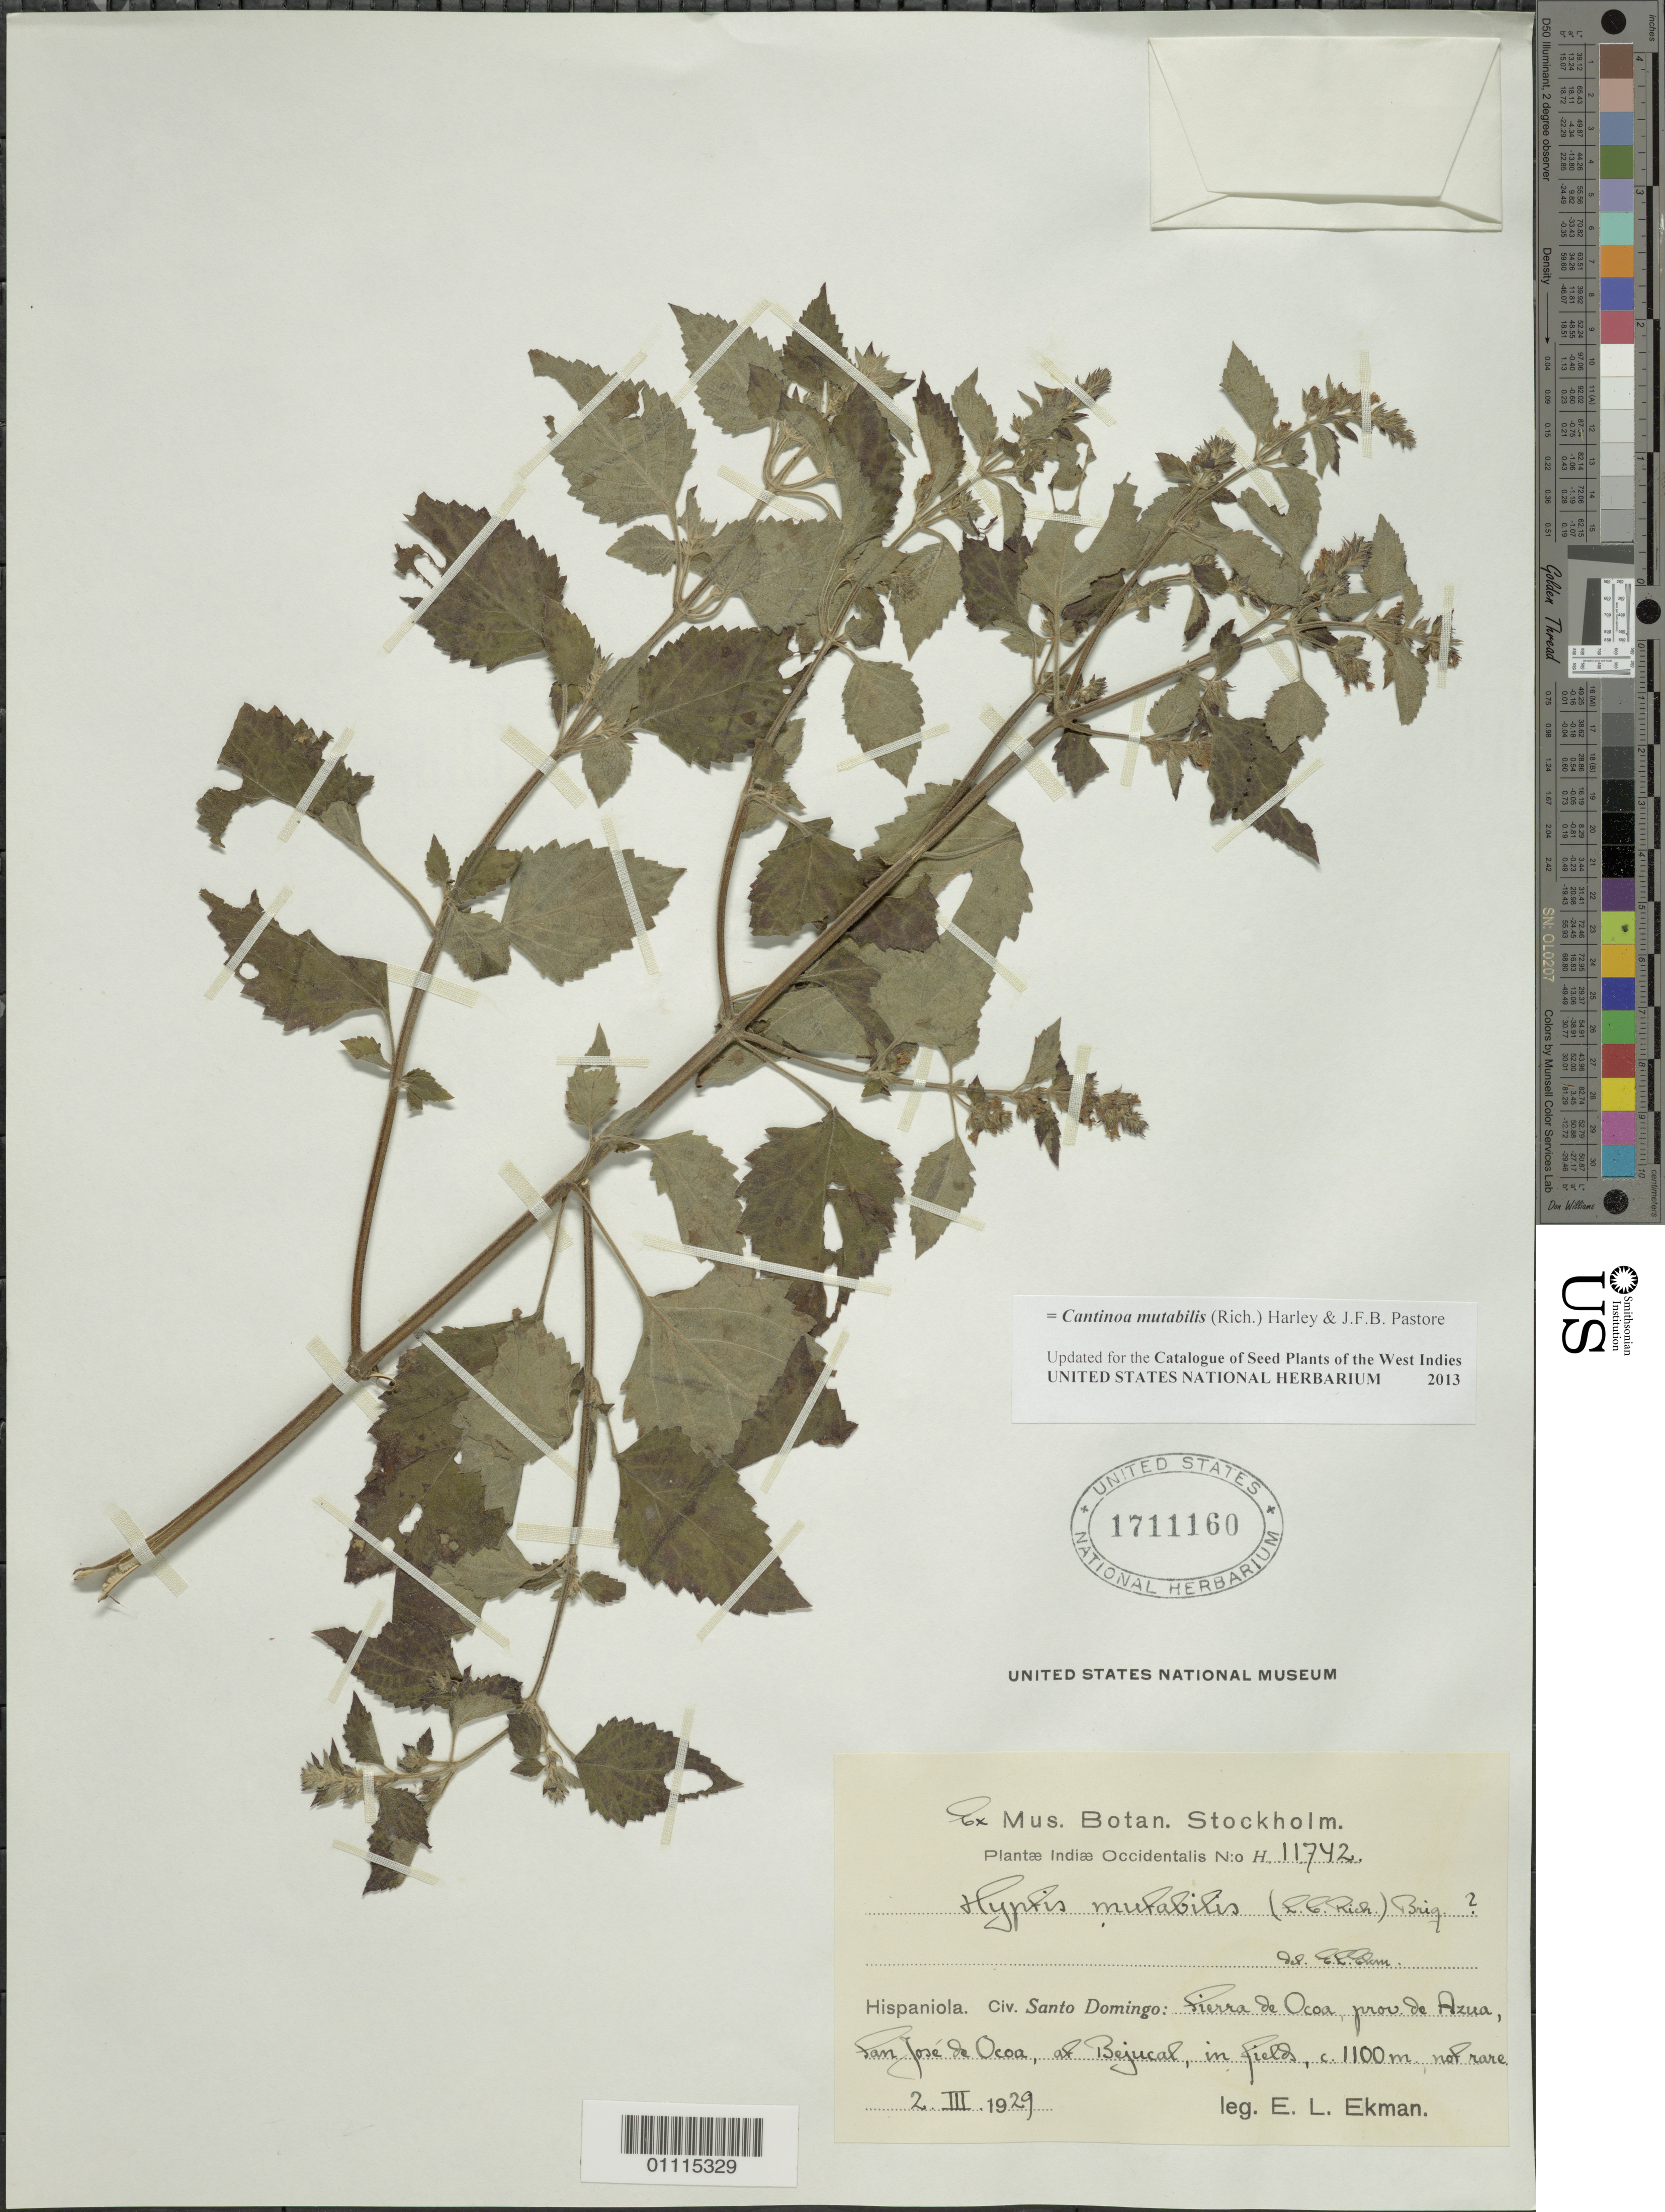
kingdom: Plantae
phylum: Tracheophyta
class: Magnoliopsida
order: Lamiales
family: Lamiaceae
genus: Cantinoa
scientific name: Cantinoa mutabilis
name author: (Rich.) Harley & J.F.B. Pastore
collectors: E. L. Ekman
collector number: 11742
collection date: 1929-03-02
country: Dominican Republic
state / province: Azua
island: Hispaniola I.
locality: Sierra de Ocoa, San josé de Ocoa, at Bejucal.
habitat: In fields.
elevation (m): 1100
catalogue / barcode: US 1711160